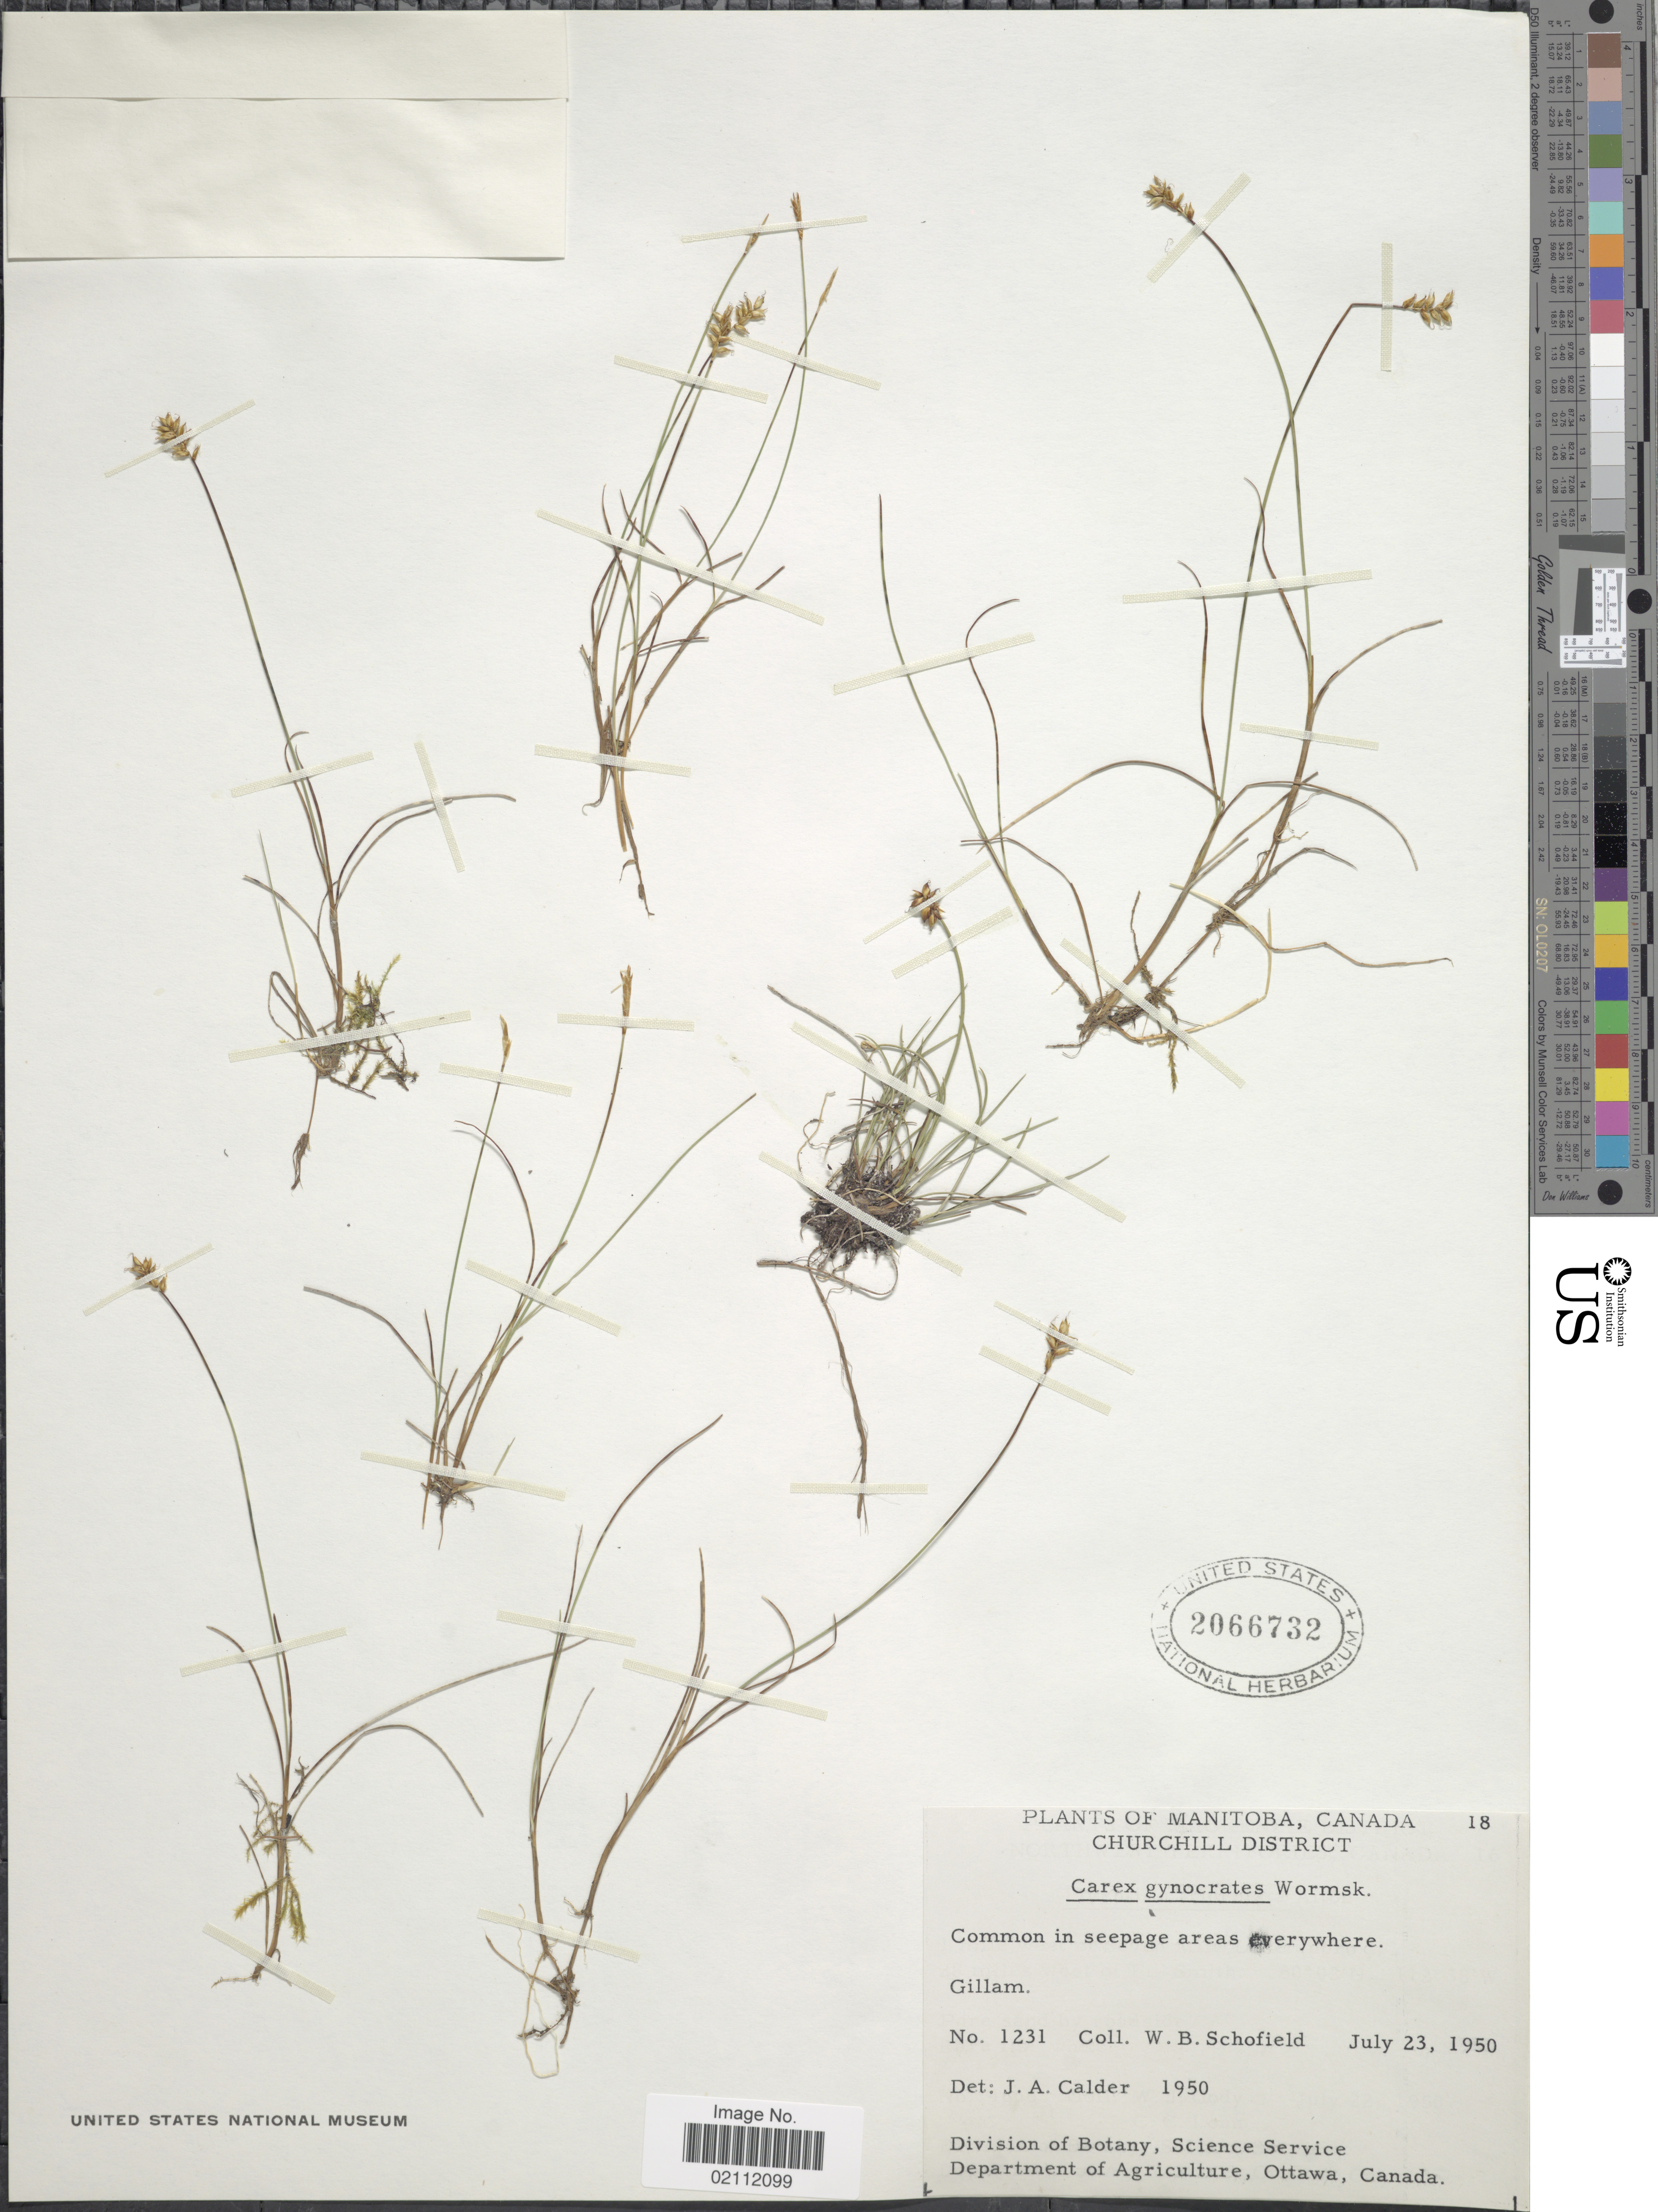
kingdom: Plantae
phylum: Tracheophyta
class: Liliopsida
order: Poales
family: Cyperaceae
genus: Carex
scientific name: Carex nardina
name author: (Hornem.) Fr.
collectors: W. Schofield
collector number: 1231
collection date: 1950-07-23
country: Canada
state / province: Manitoba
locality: Churchill District. Gillam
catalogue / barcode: US 2066732